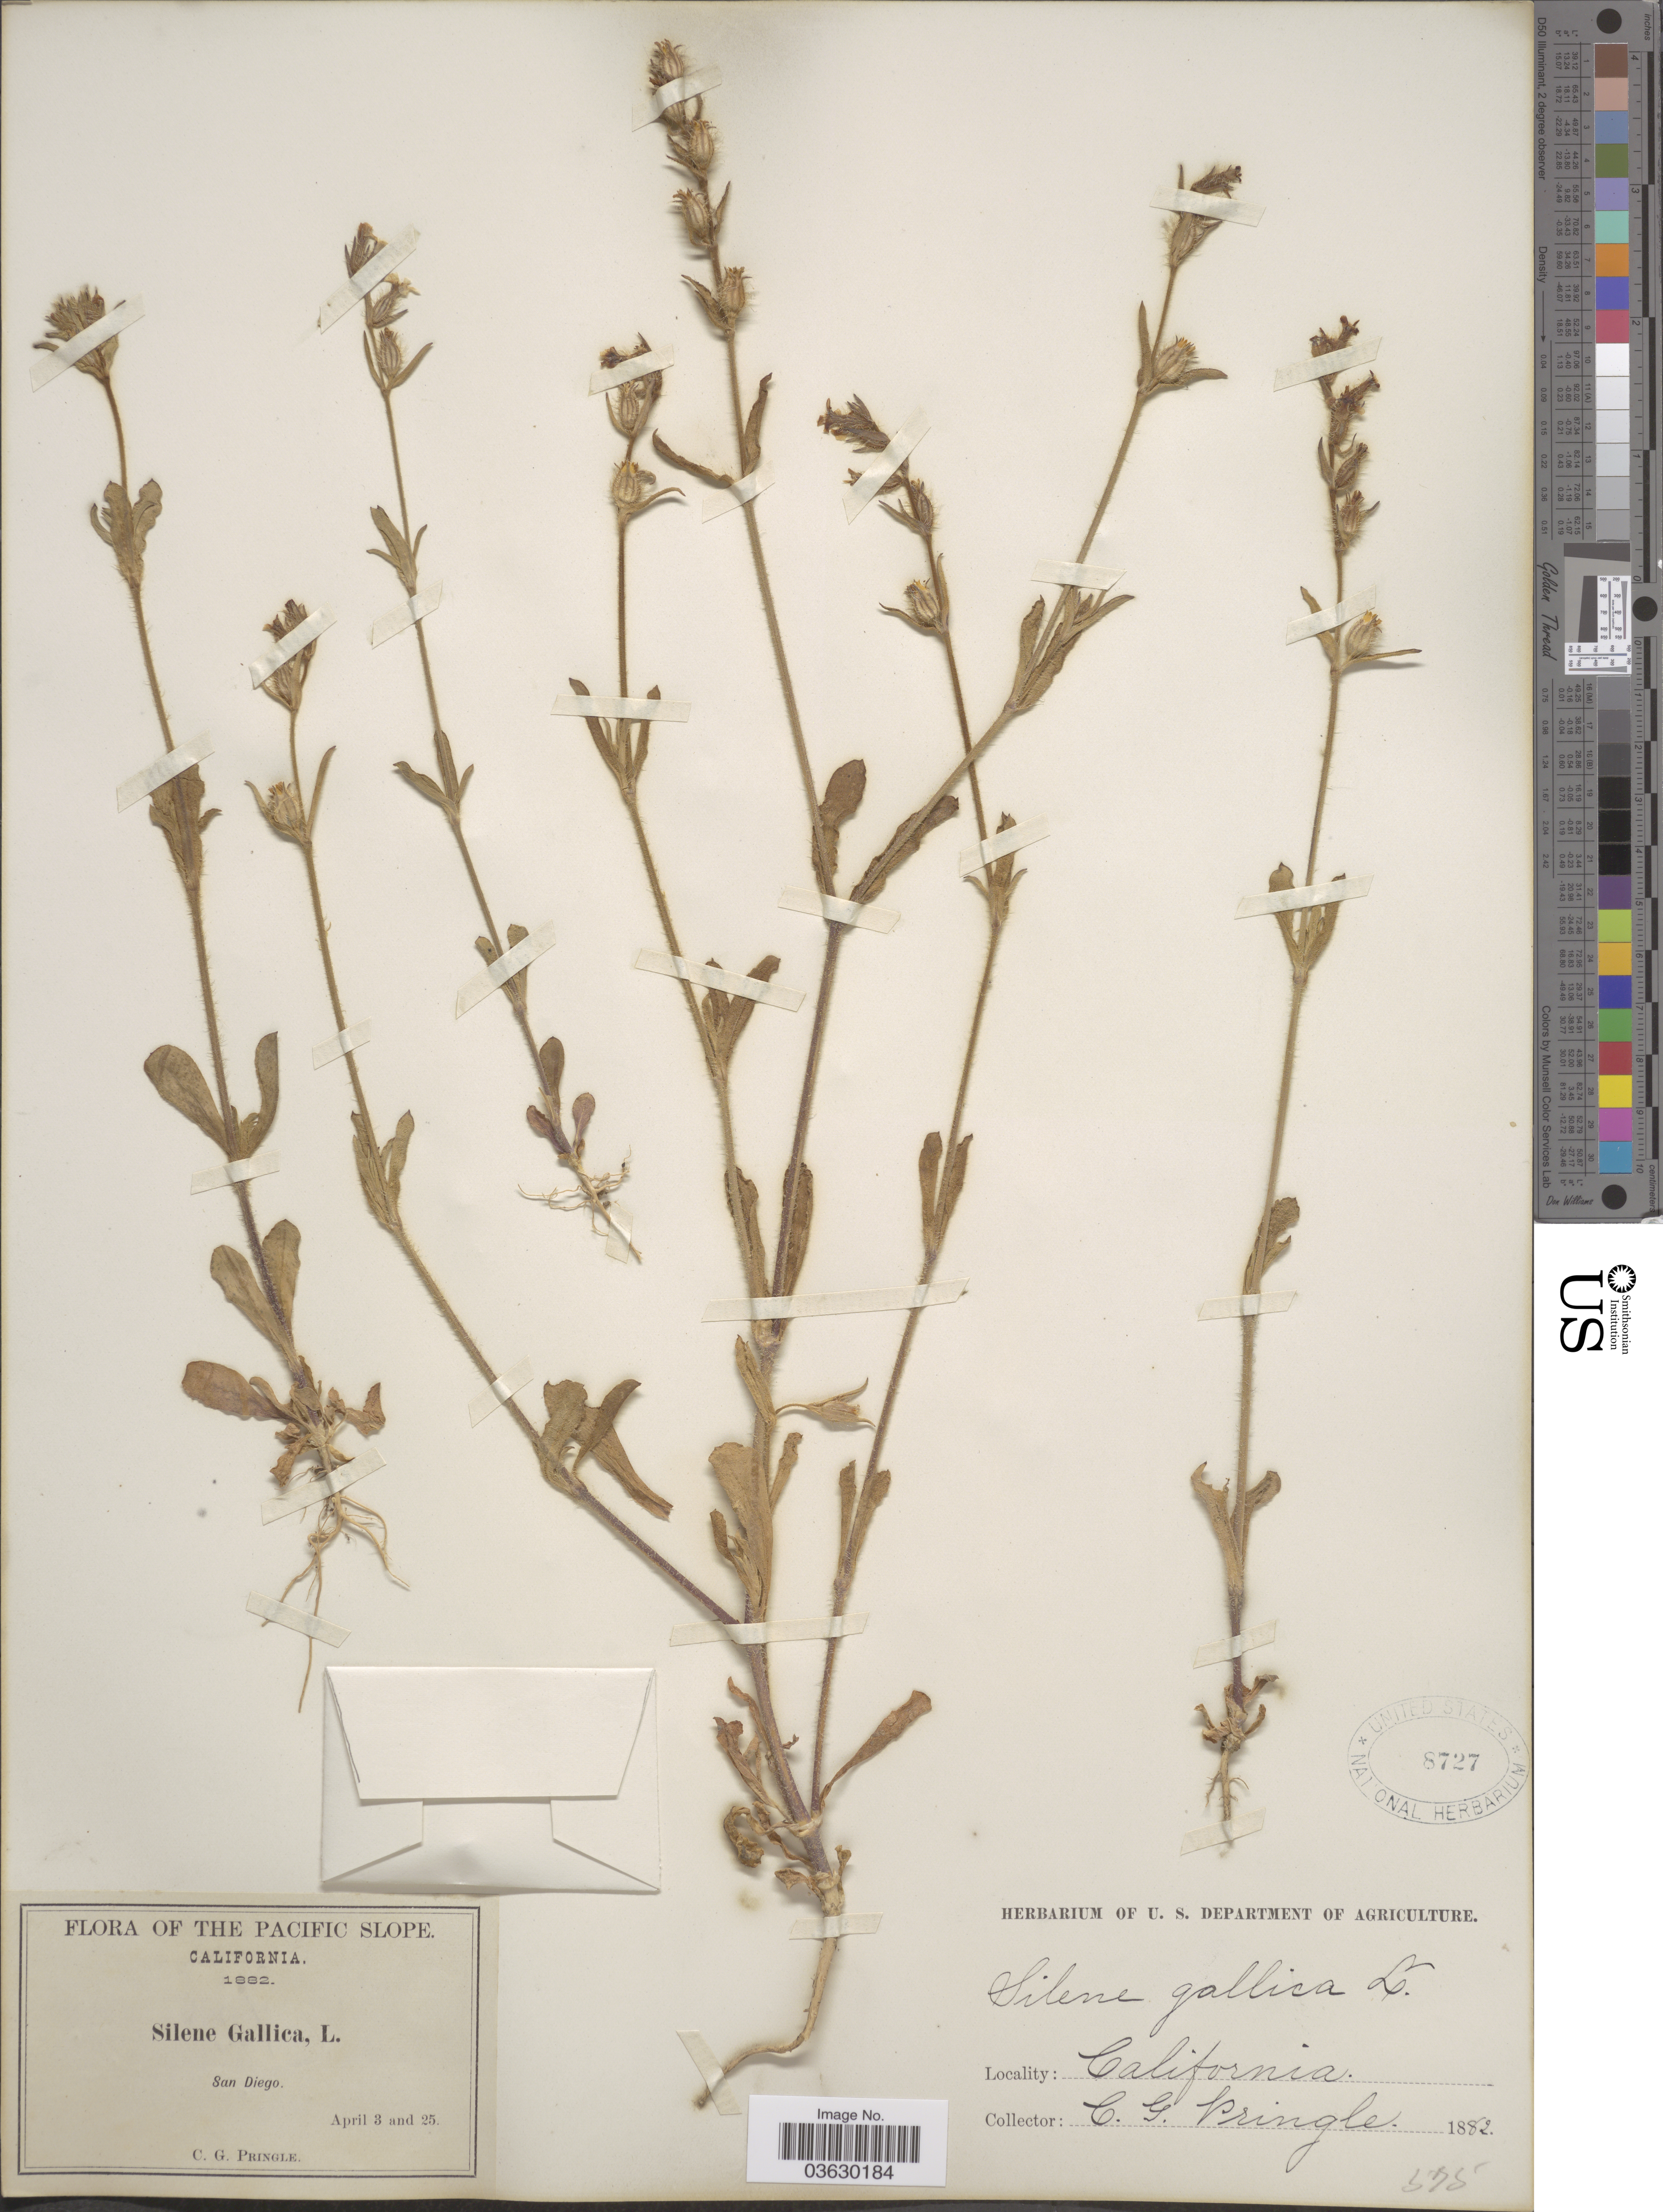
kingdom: Plantae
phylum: Tracheophyta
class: Magnoliopsida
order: Caryophyllales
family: Caryophyllaceae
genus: Silene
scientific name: Silene gallica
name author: L.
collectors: C. G. Pringle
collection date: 1882-04-03/1882-04-25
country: United States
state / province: California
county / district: San Diego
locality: The Pacific Slope. San Diego.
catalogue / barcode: US 8727